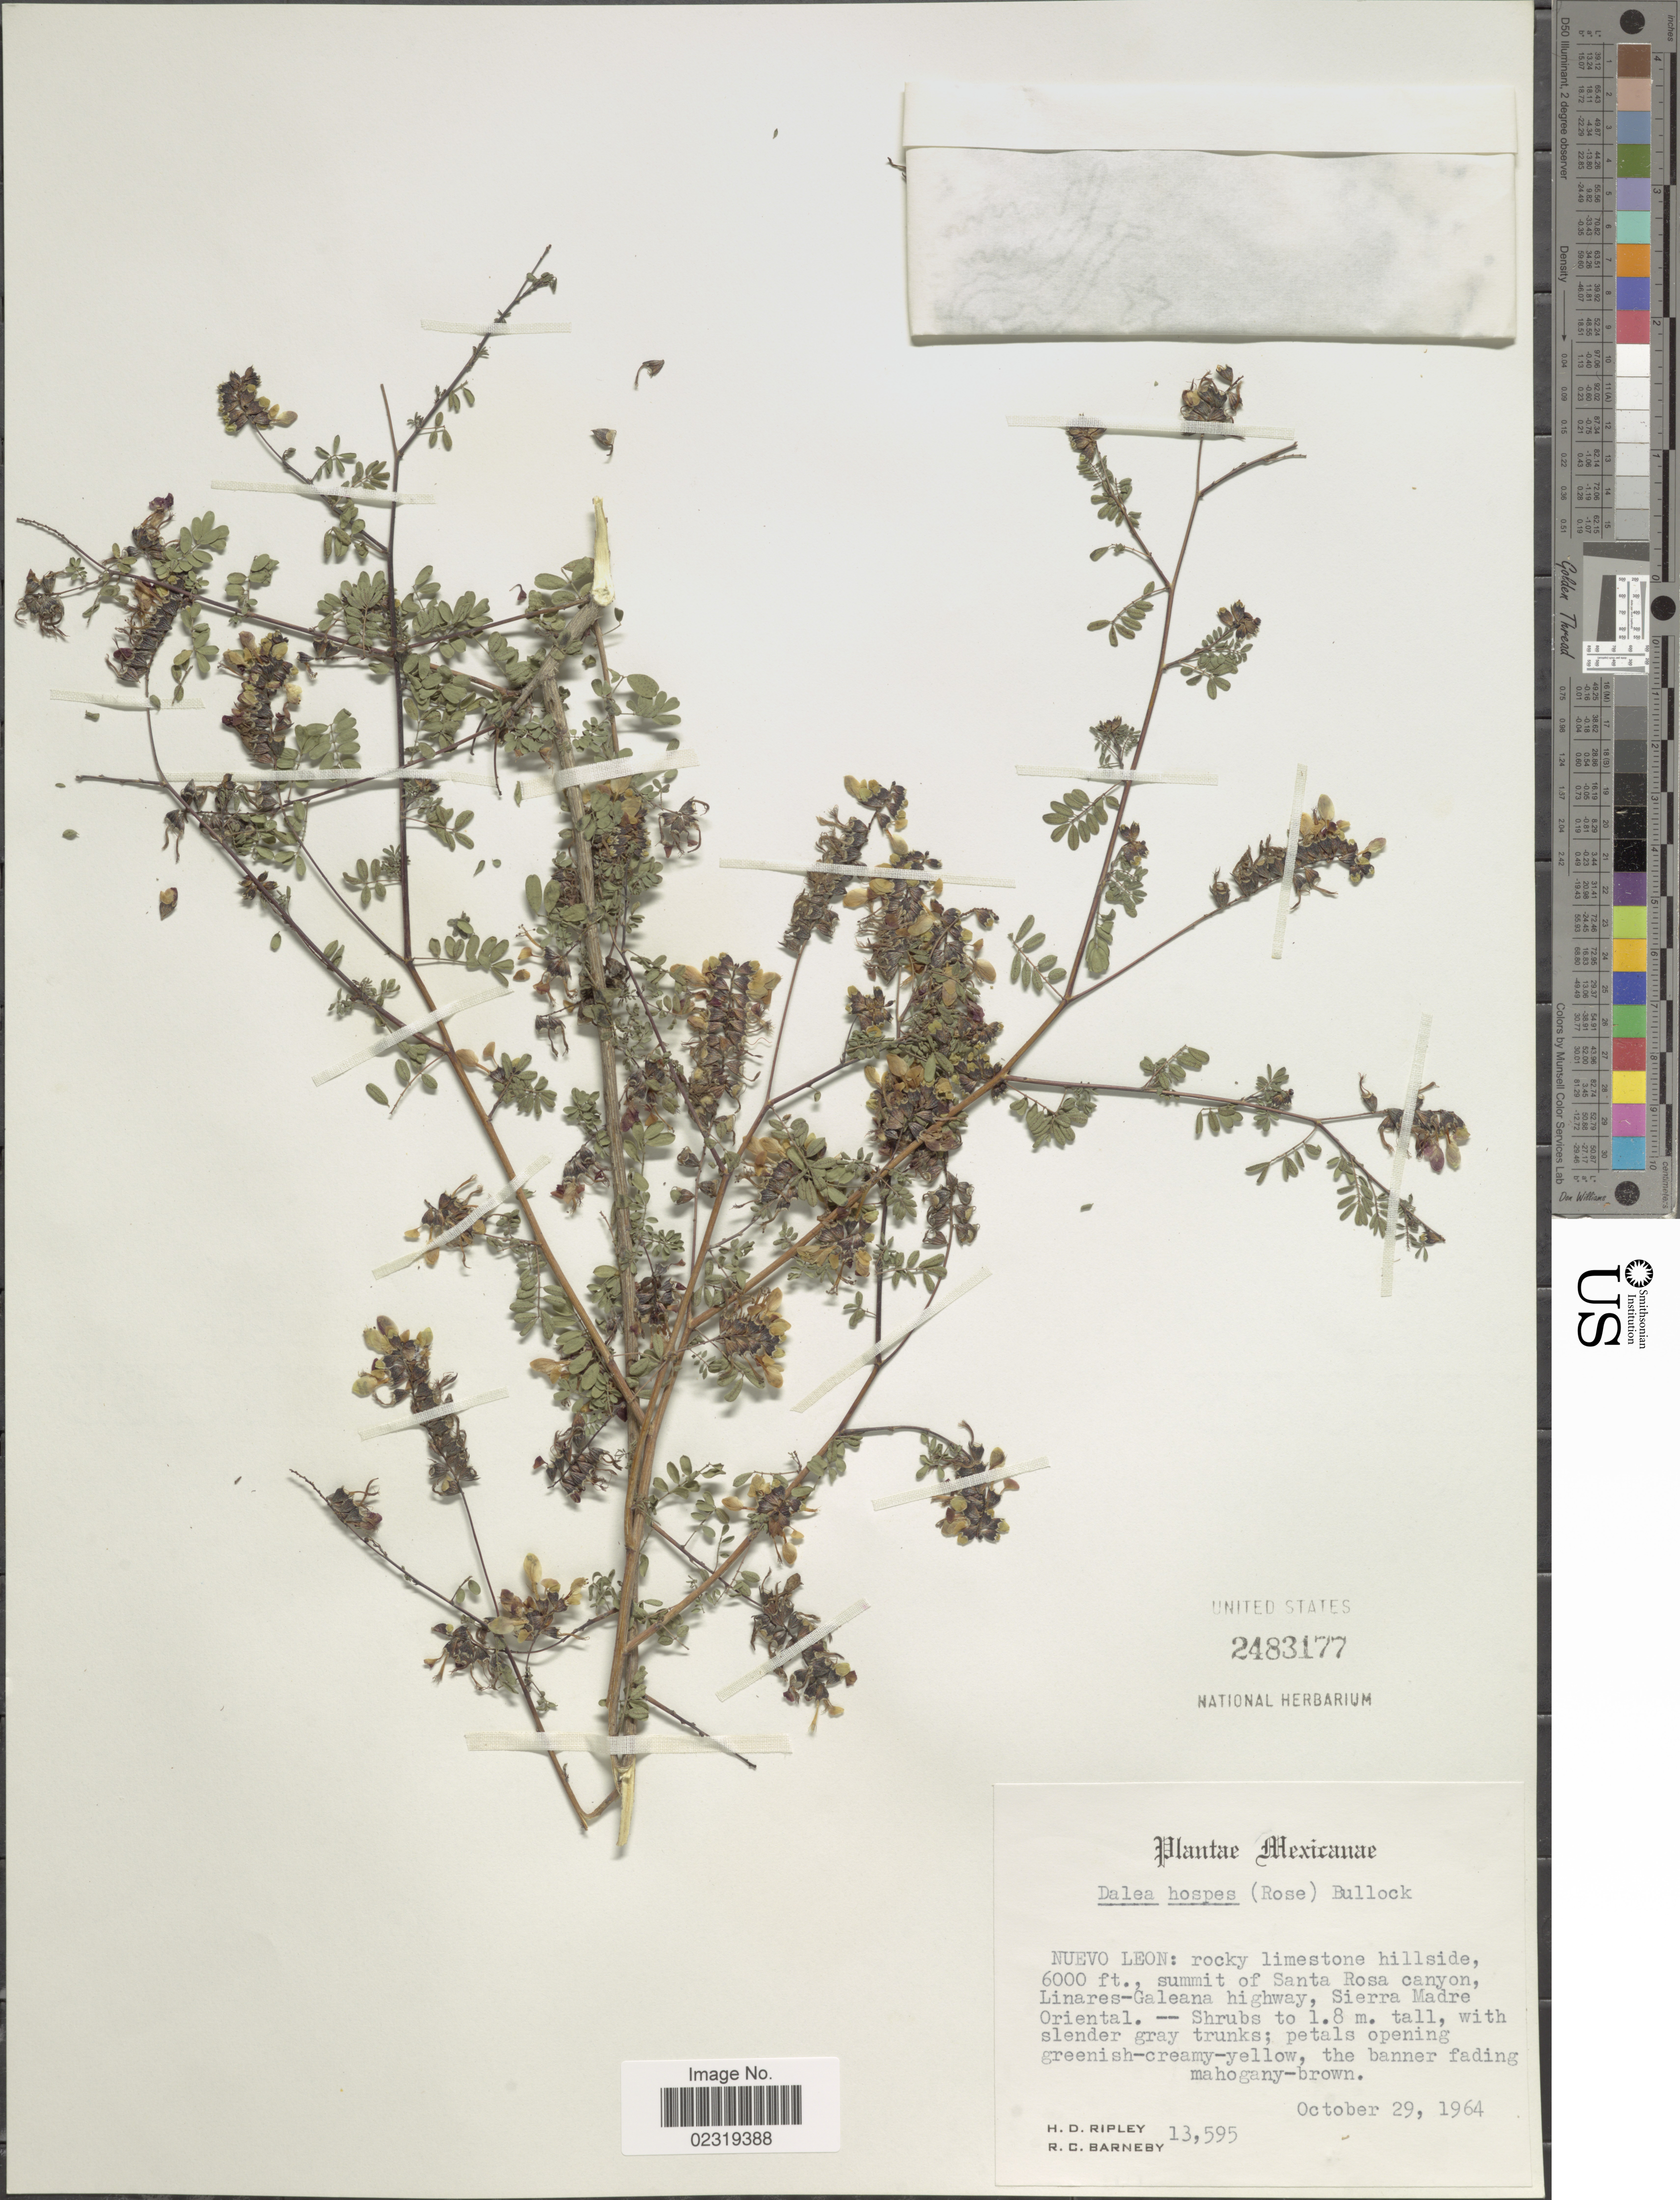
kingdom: Plantae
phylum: Tracheophyta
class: Magnoliopsida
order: Fabales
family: Fabaceae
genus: Dalea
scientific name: Dalea hospes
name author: (Rose) Bullock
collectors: H. Ripley & R. C. Barneby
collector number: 13595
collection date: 1964-10-29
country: Mexico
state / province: Nuevo León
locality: Rocky limestone hillside, summit of Santa Rosa canyon, Linares--Galeana highway, Sierra Madre Oriental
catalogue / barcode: US 2483177